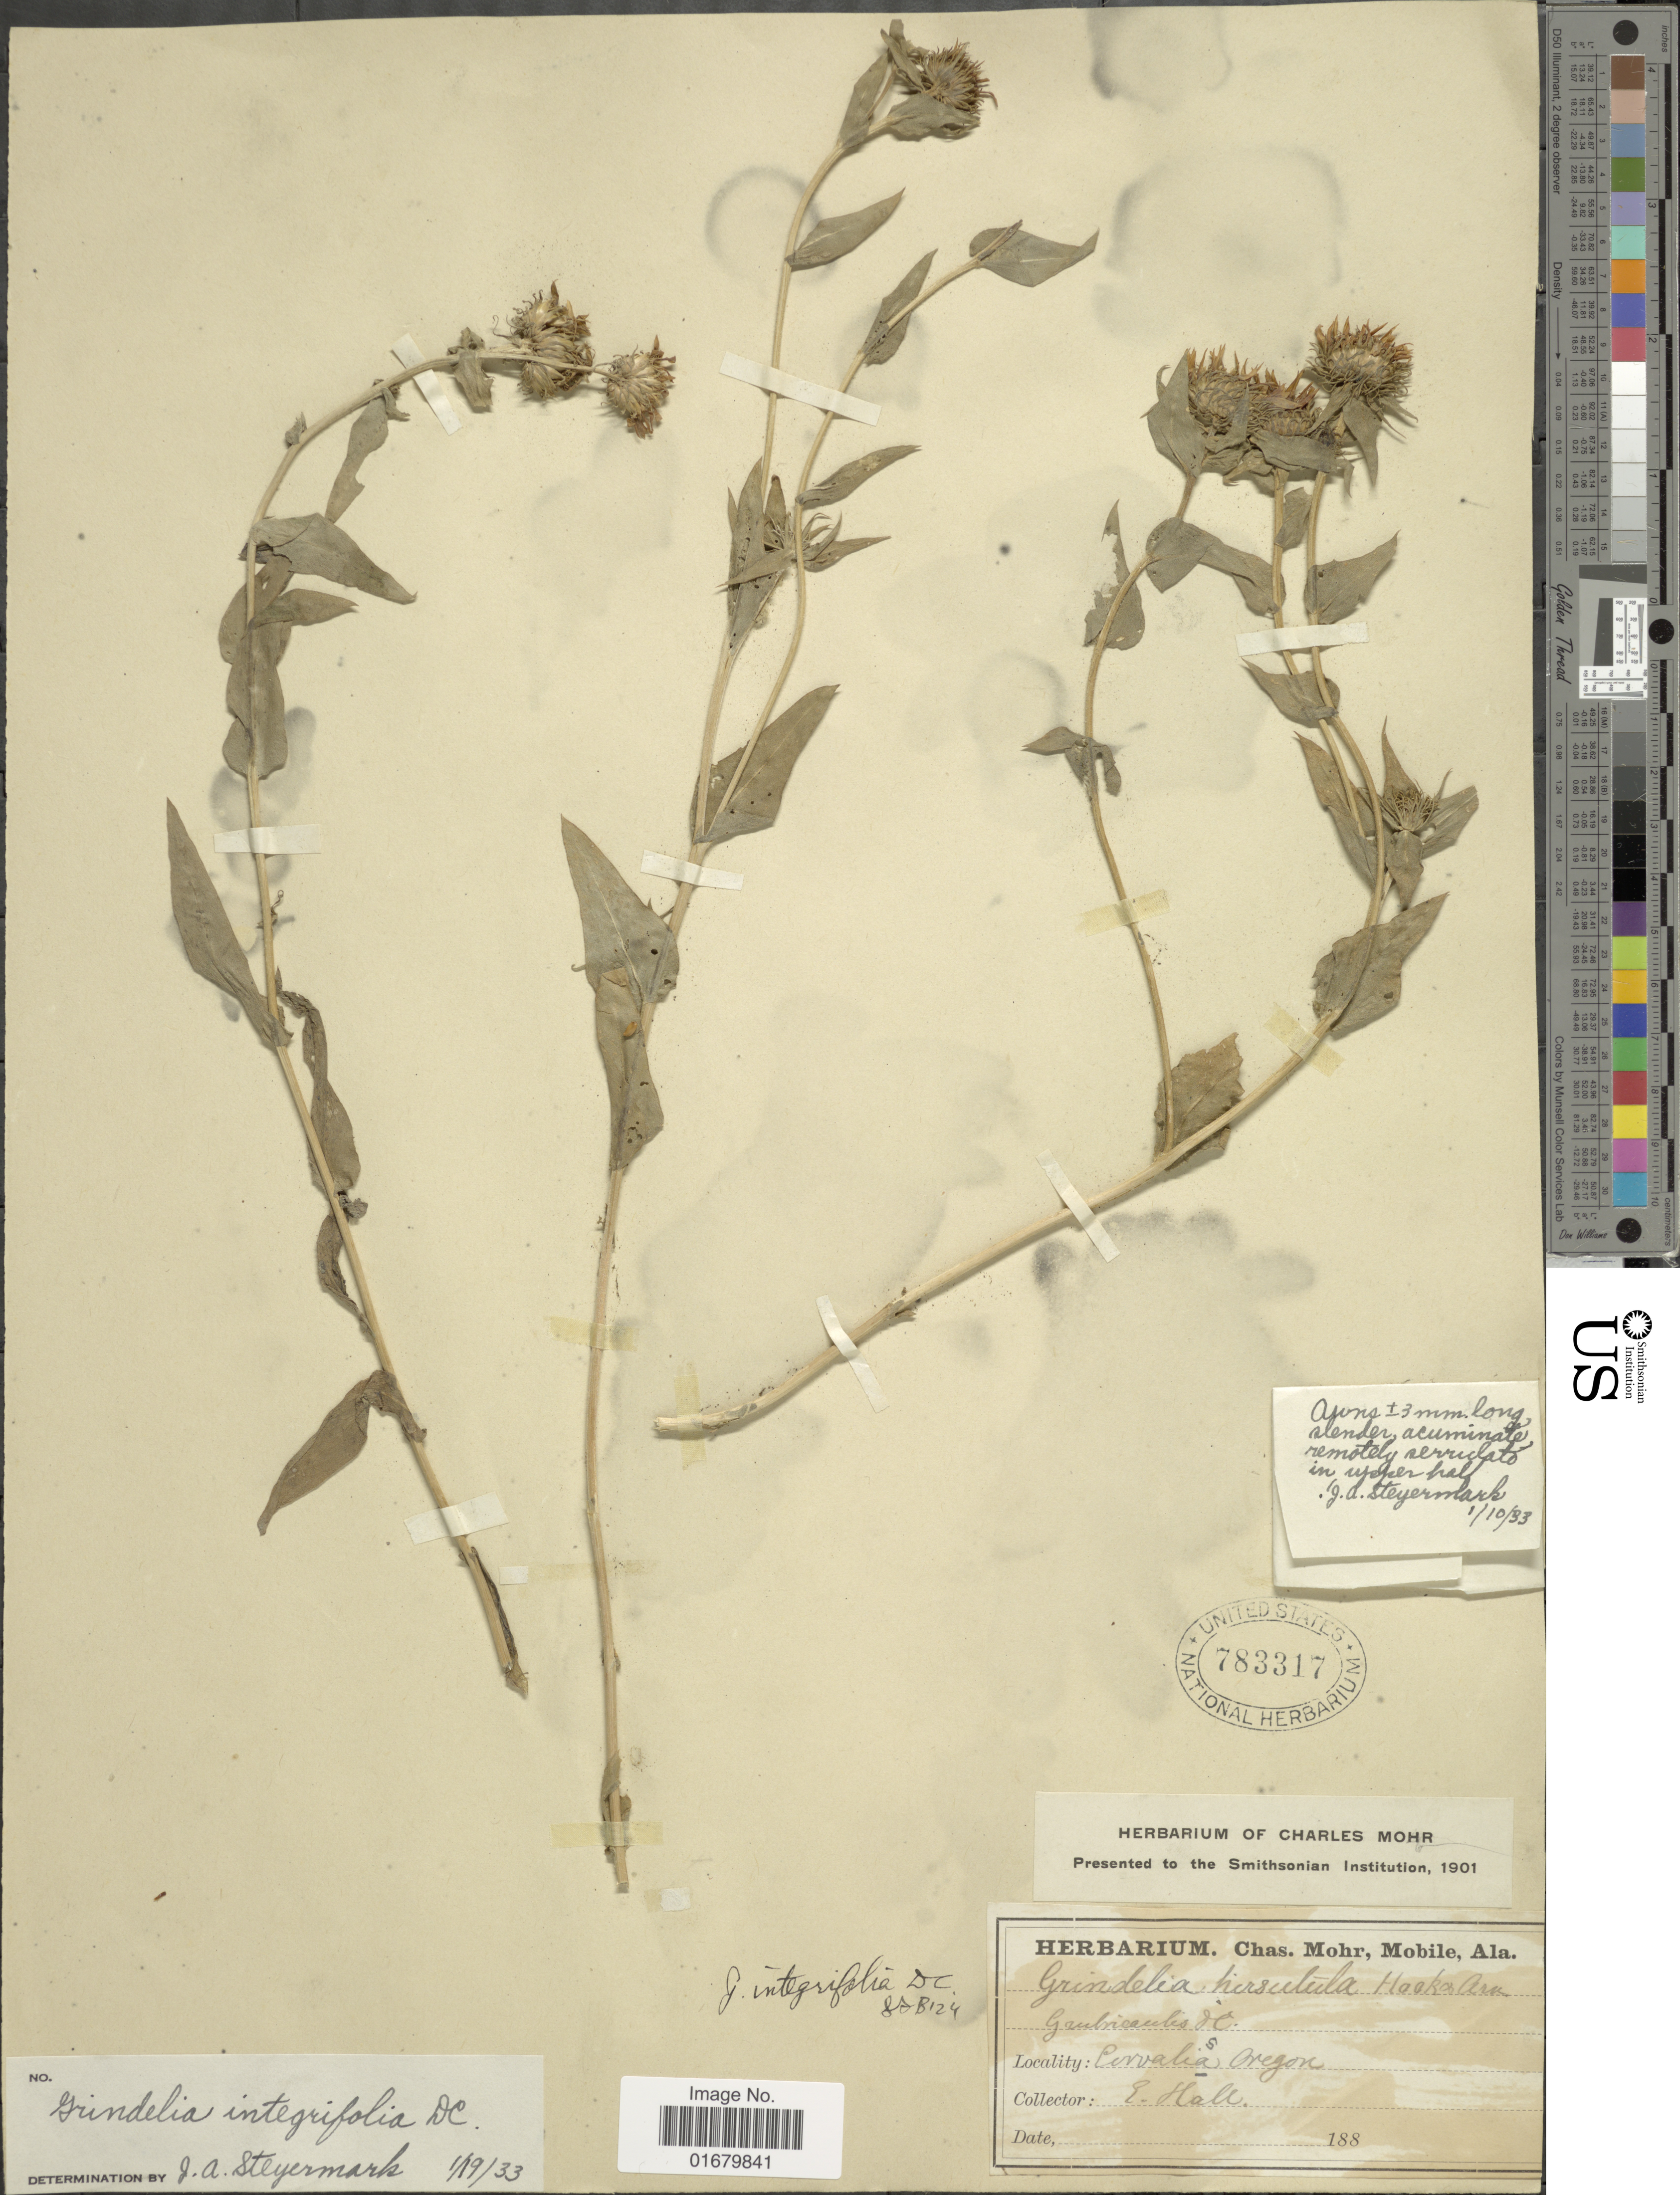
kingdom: Plantae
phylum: Tracheophyta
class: Magnoliopsida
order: Asterales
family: Asteraceae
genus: Grindelia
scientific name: Grindelia integrifolia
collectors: M. Mason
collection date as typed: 188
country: United States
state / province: Oregon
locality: Corvalis. Oregon.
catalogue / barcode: US 783317